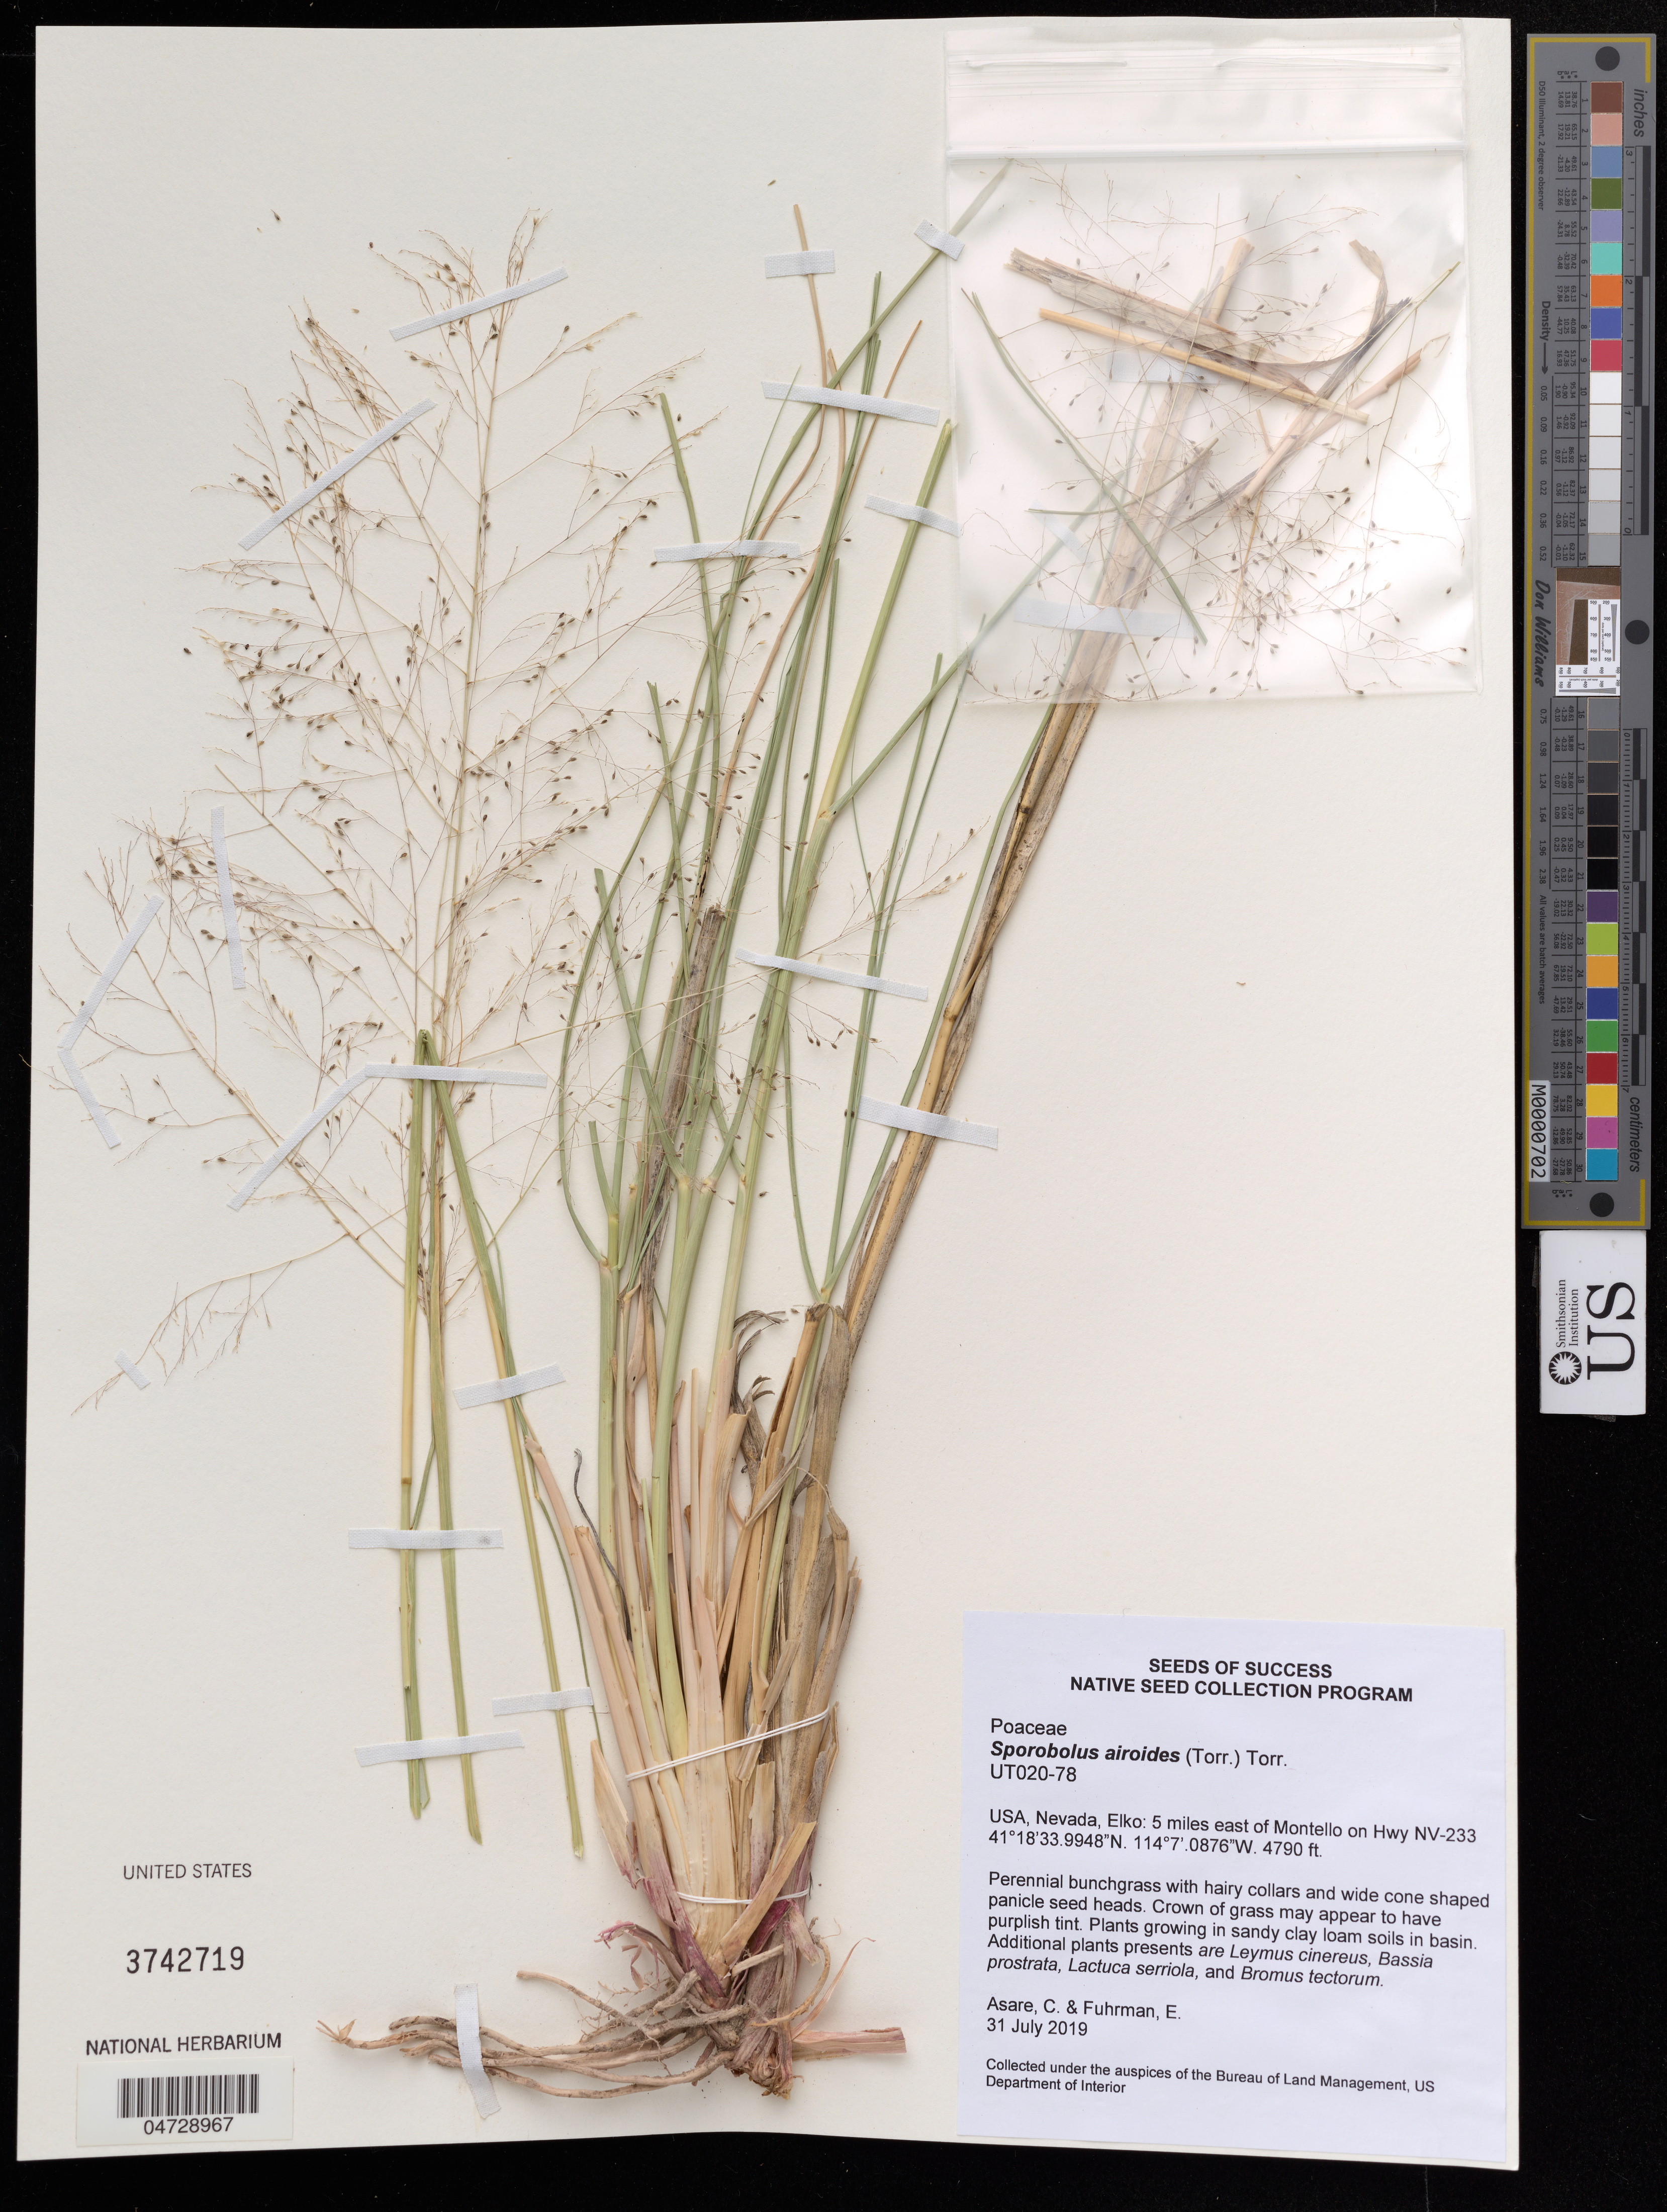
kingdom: Plantae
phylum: Tracheophyta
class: Liliopsida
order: Poales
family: Poaceae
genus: Sporobolus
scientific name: Sporobolus airoides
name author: (Torr.) Torr.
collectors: C. Asare & E. Fuhrman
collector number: UT020-78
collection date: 2019-07-31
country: United States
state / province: Nevada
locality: Elko: 5 miles east of Montello on Hwy NV-233.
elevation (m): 1460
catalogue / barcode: US 3742719